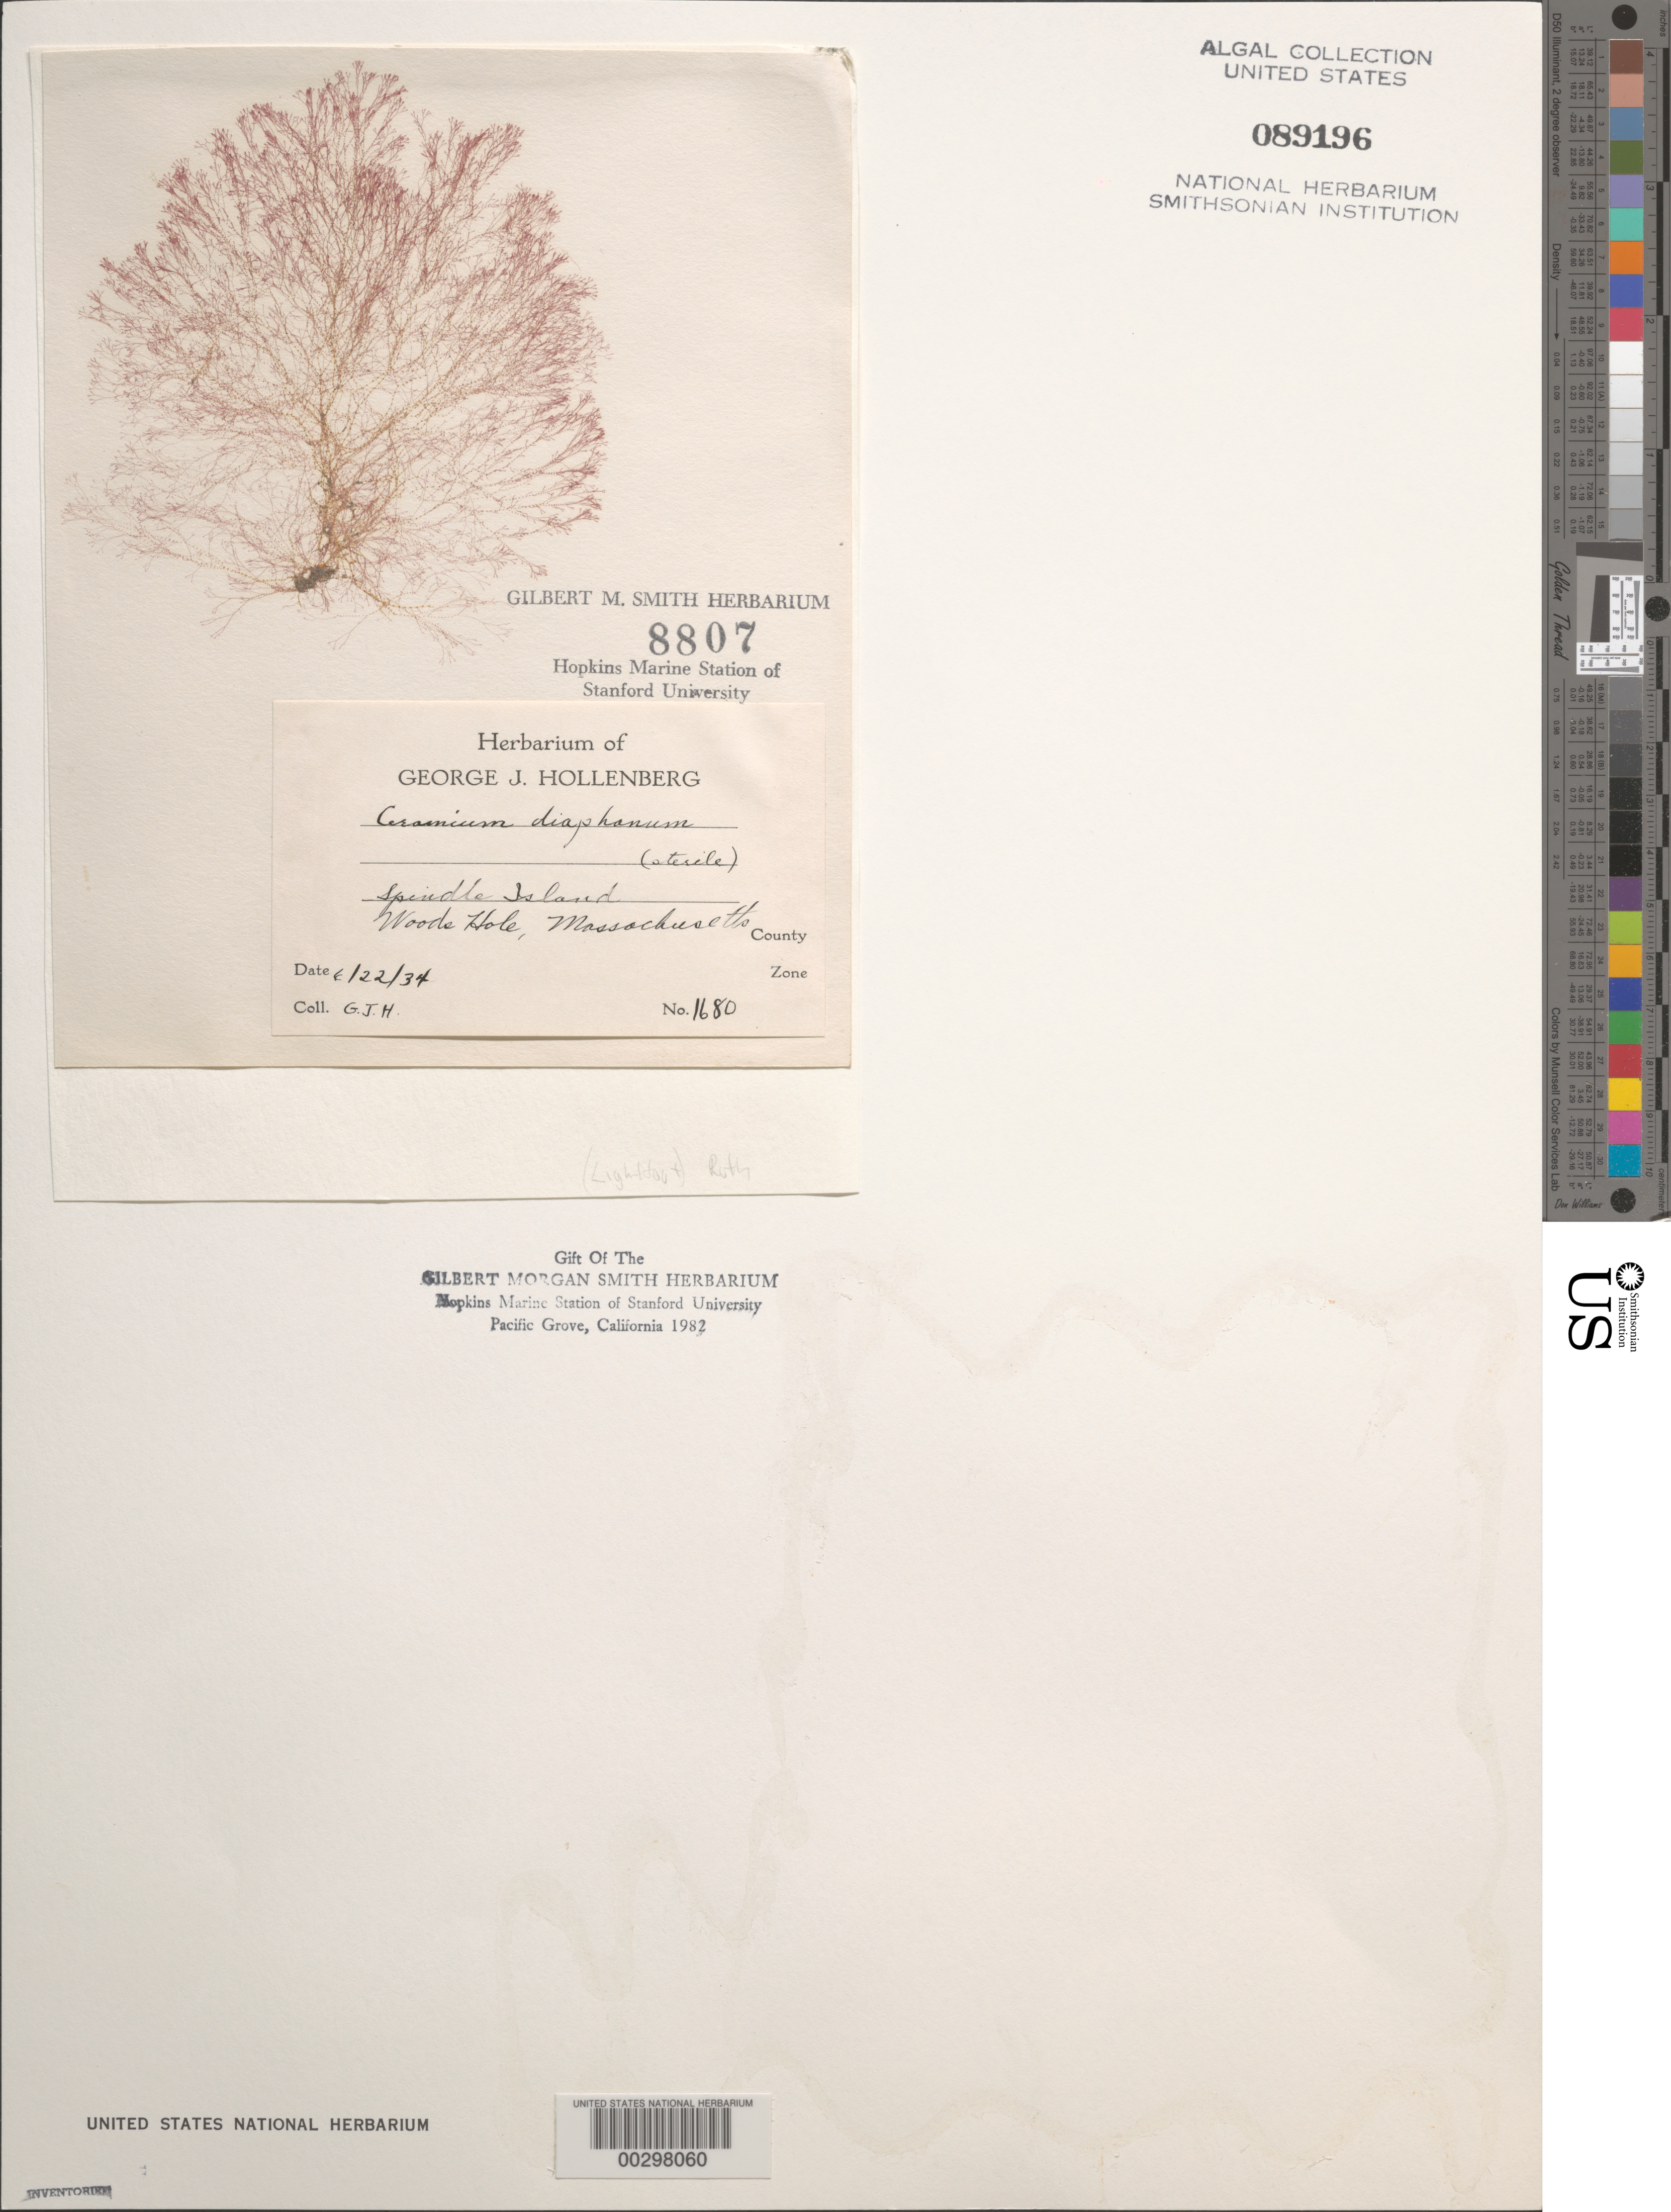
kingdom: Plantae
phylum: Rhodophyta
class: Florideophyceae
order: Ceramiales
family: Ceramiaceae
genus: Ceramium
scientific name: Ceramium diaphanum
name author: (Lightf.) Roth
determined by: Hollenberg, George J.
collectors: G. Hollenberg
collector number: GJH 1680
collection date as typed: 22 Jun 1934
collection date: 1934-06-22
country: United States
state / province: Massachusetts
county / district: Barnstable County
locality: Woods Hole, The Spindle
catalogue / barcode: US 89196